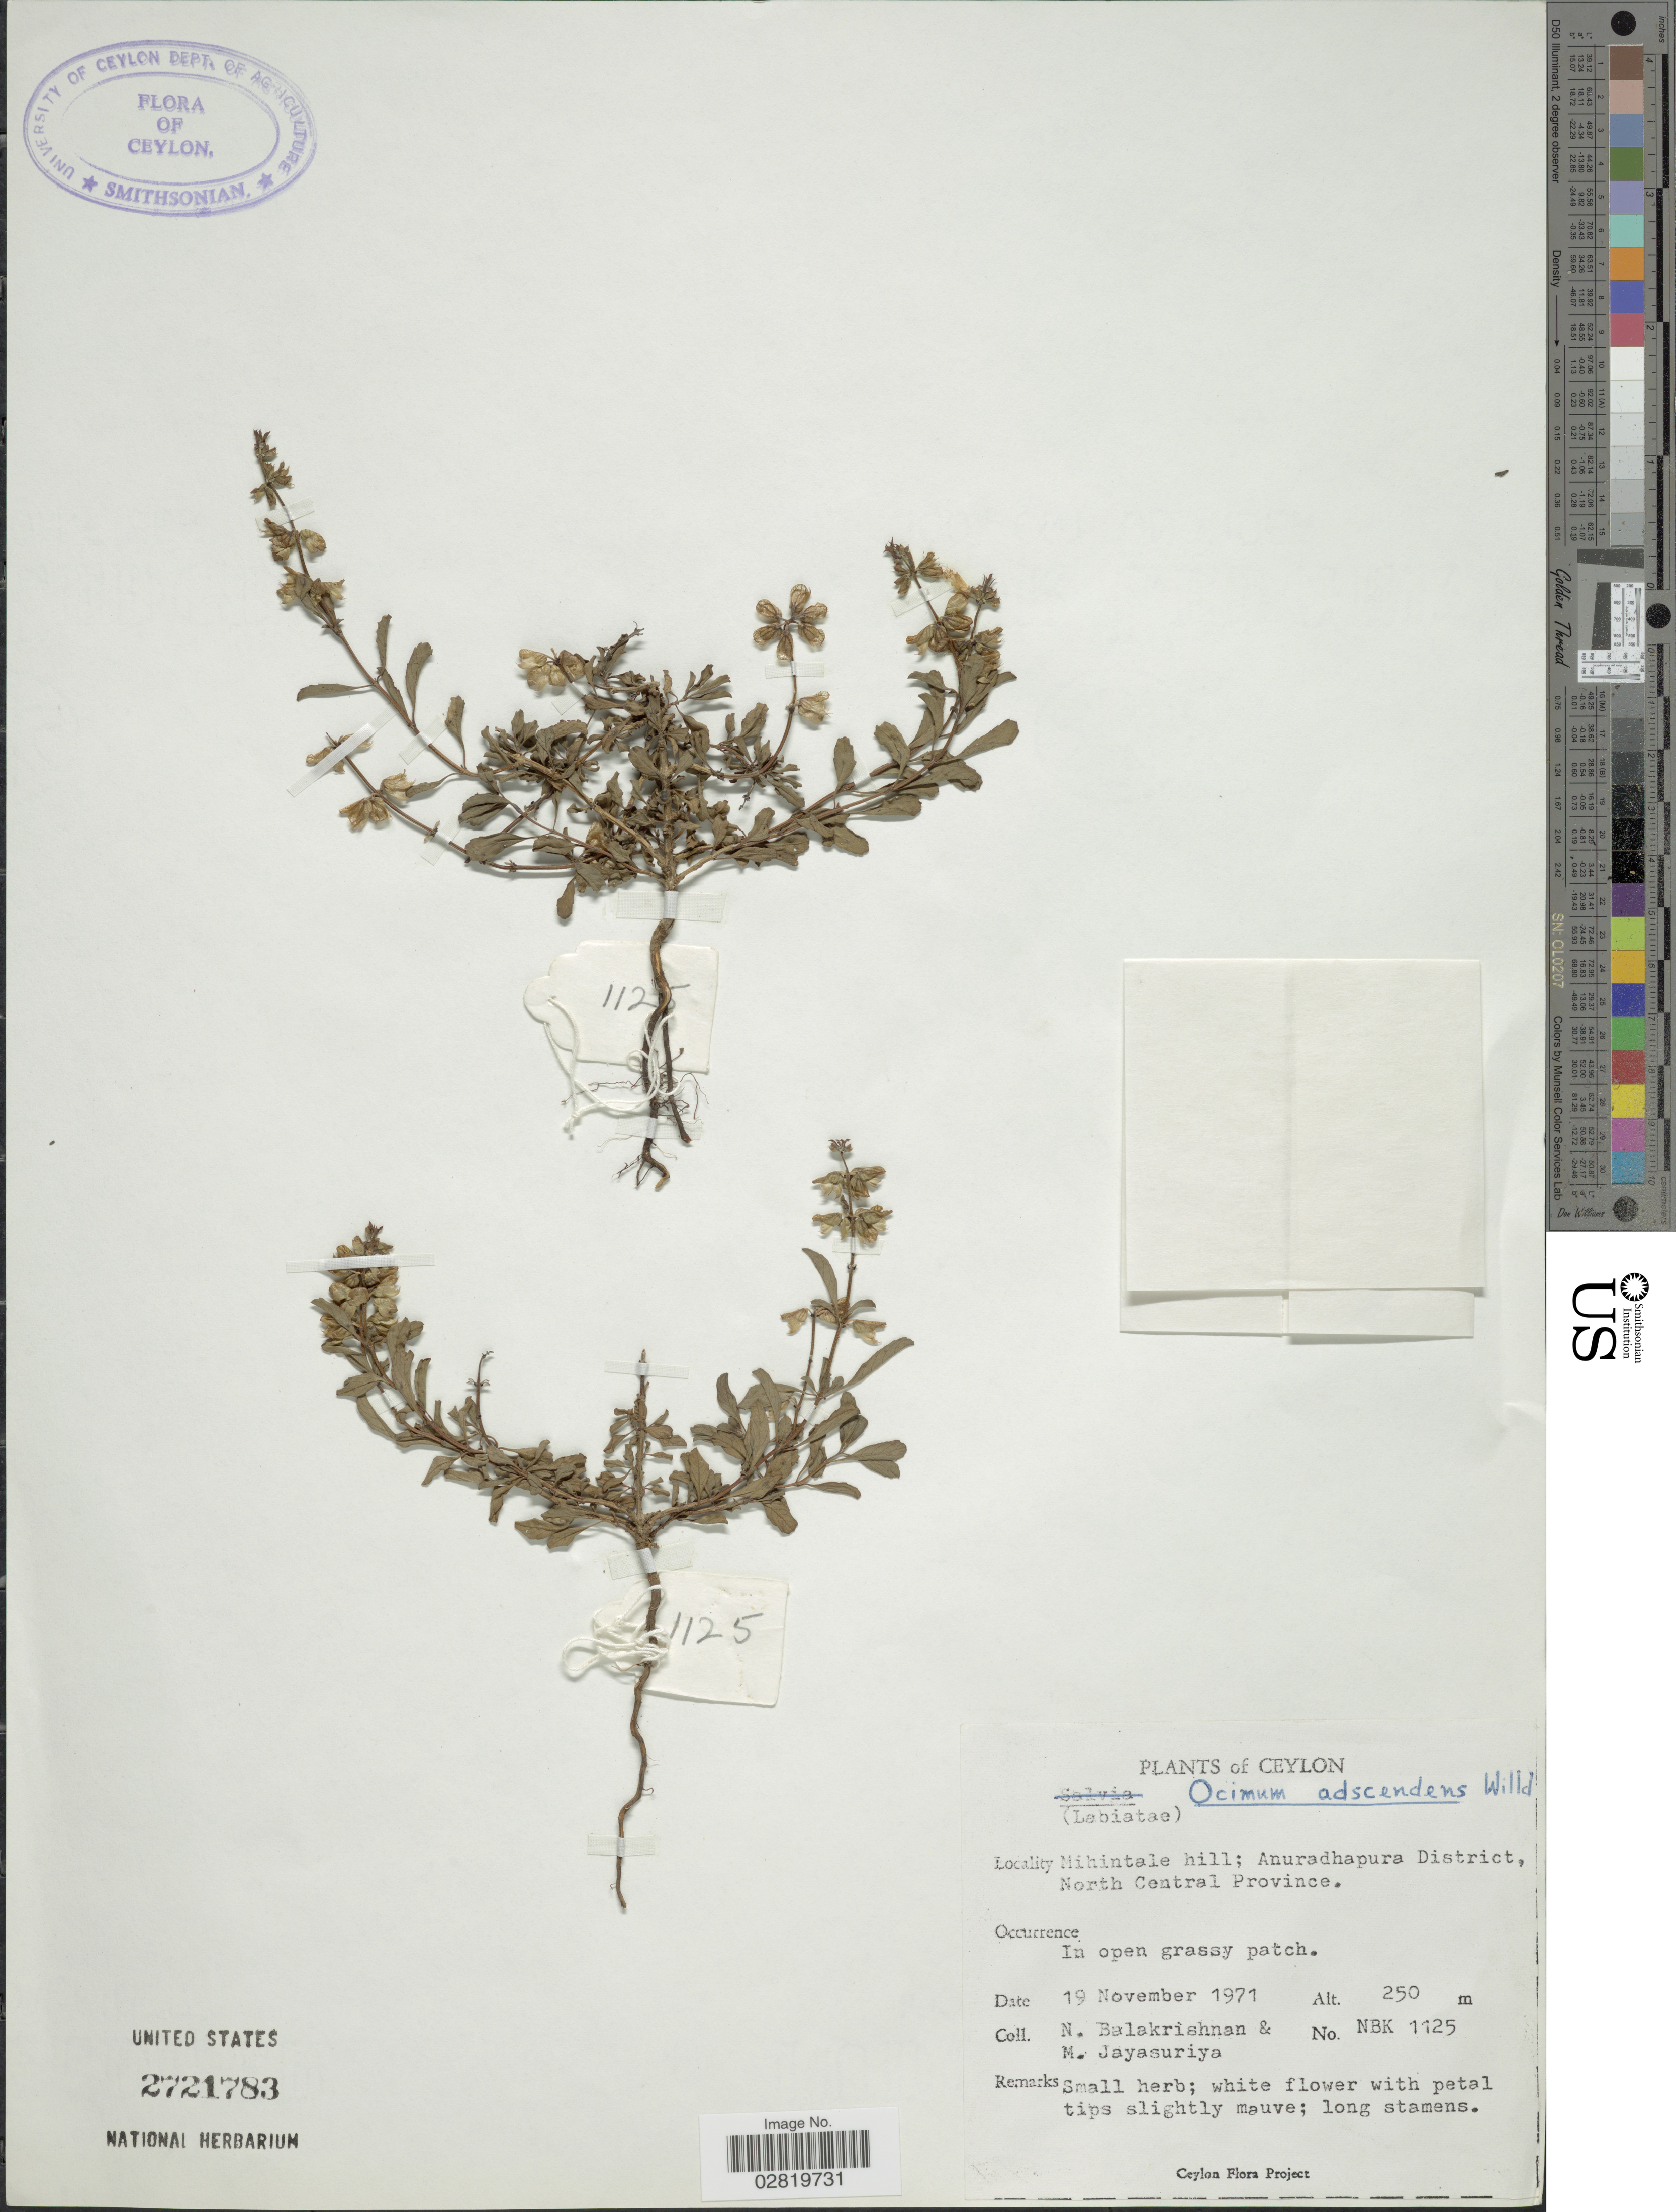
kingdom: Plantae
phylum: Tracheophyta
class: Magnoliopsida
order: Lamiales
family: Lamiaceae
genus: Ocimum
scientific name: Ocimum adscendens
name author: Willd.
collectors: N. Balakrishnan & M. Jayasuriya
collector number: NBK1125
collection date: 1971-11-19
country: Sri Lanka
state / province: North Central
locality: Ceylon, Mihintale hill; Anuradhapura District, North Central Province.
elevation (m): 250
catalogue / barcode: US 2721783